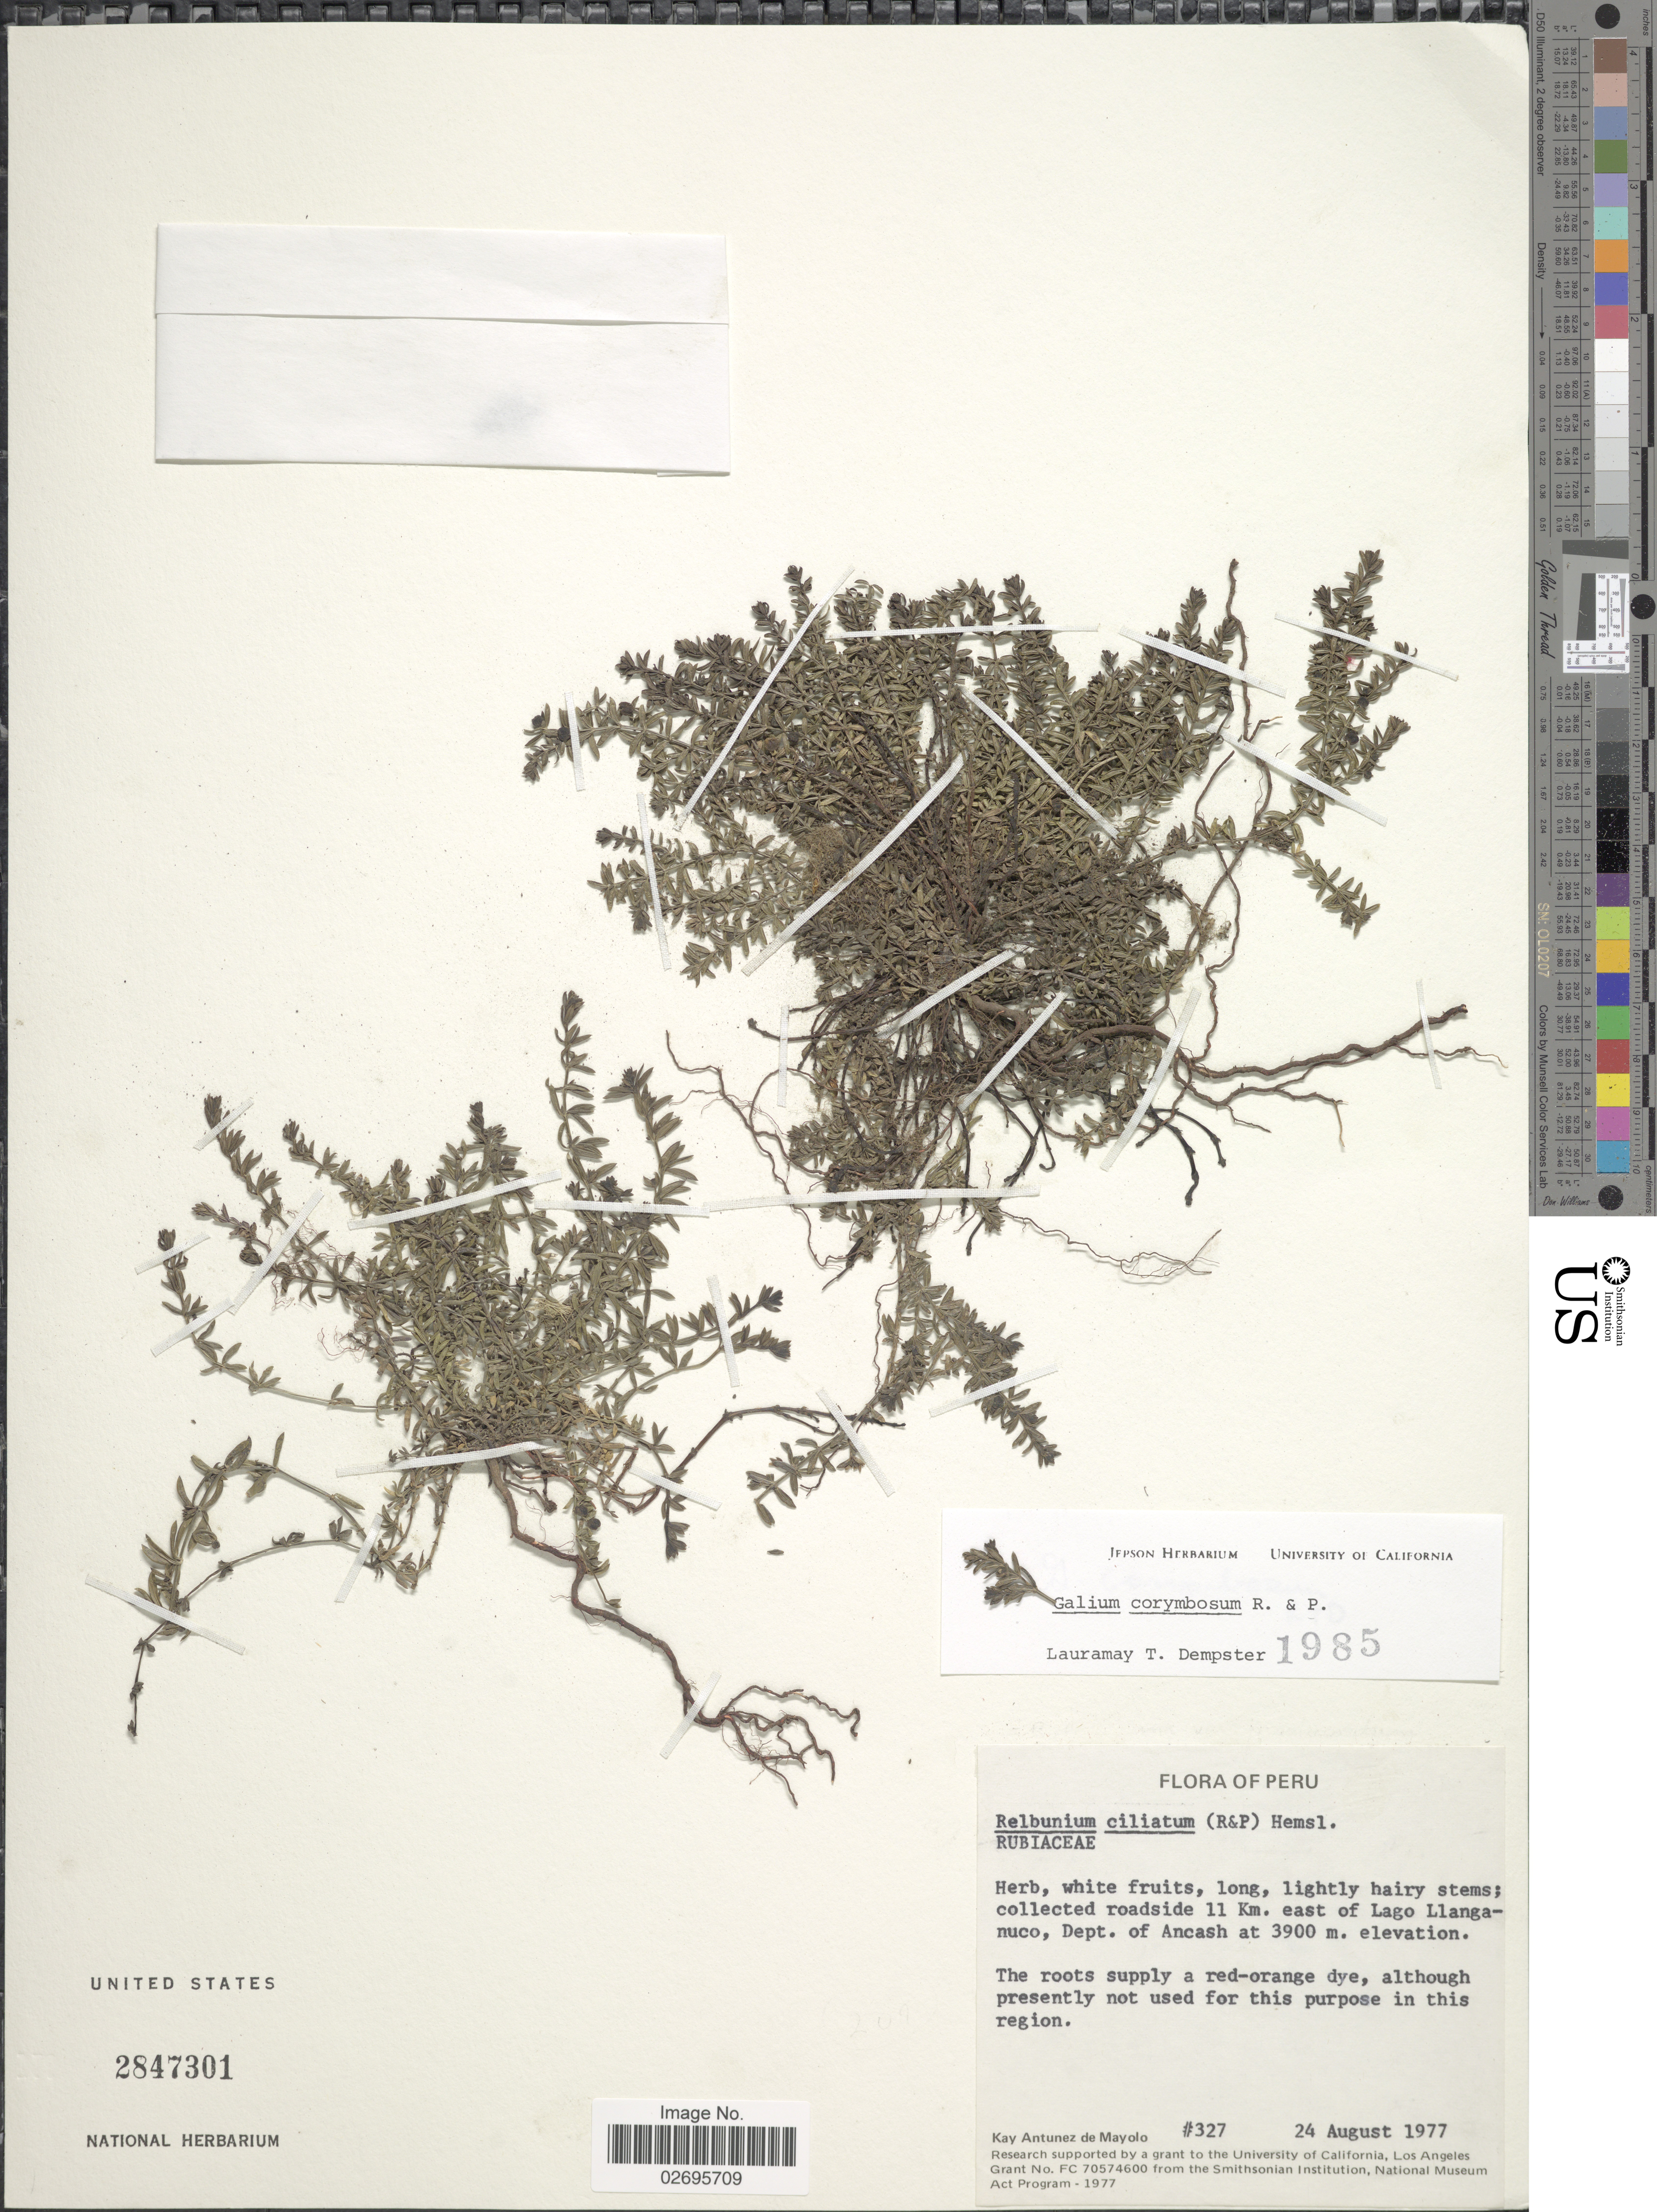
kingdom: Plantae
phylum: Tracheophyta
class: Magnoliopsida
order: Gentianales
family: Rubiaceae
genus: Galium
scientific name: Galium corymbosum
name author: Ruiz & Pav.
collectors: K. Antunez de Mayolo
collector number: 327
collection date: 1977-08-24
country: Peru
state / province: Ancash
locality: Roadside 11 KM. east of Lago Llanganuco, Dept. of Ancash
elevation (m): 3900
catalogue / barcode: US 2847301